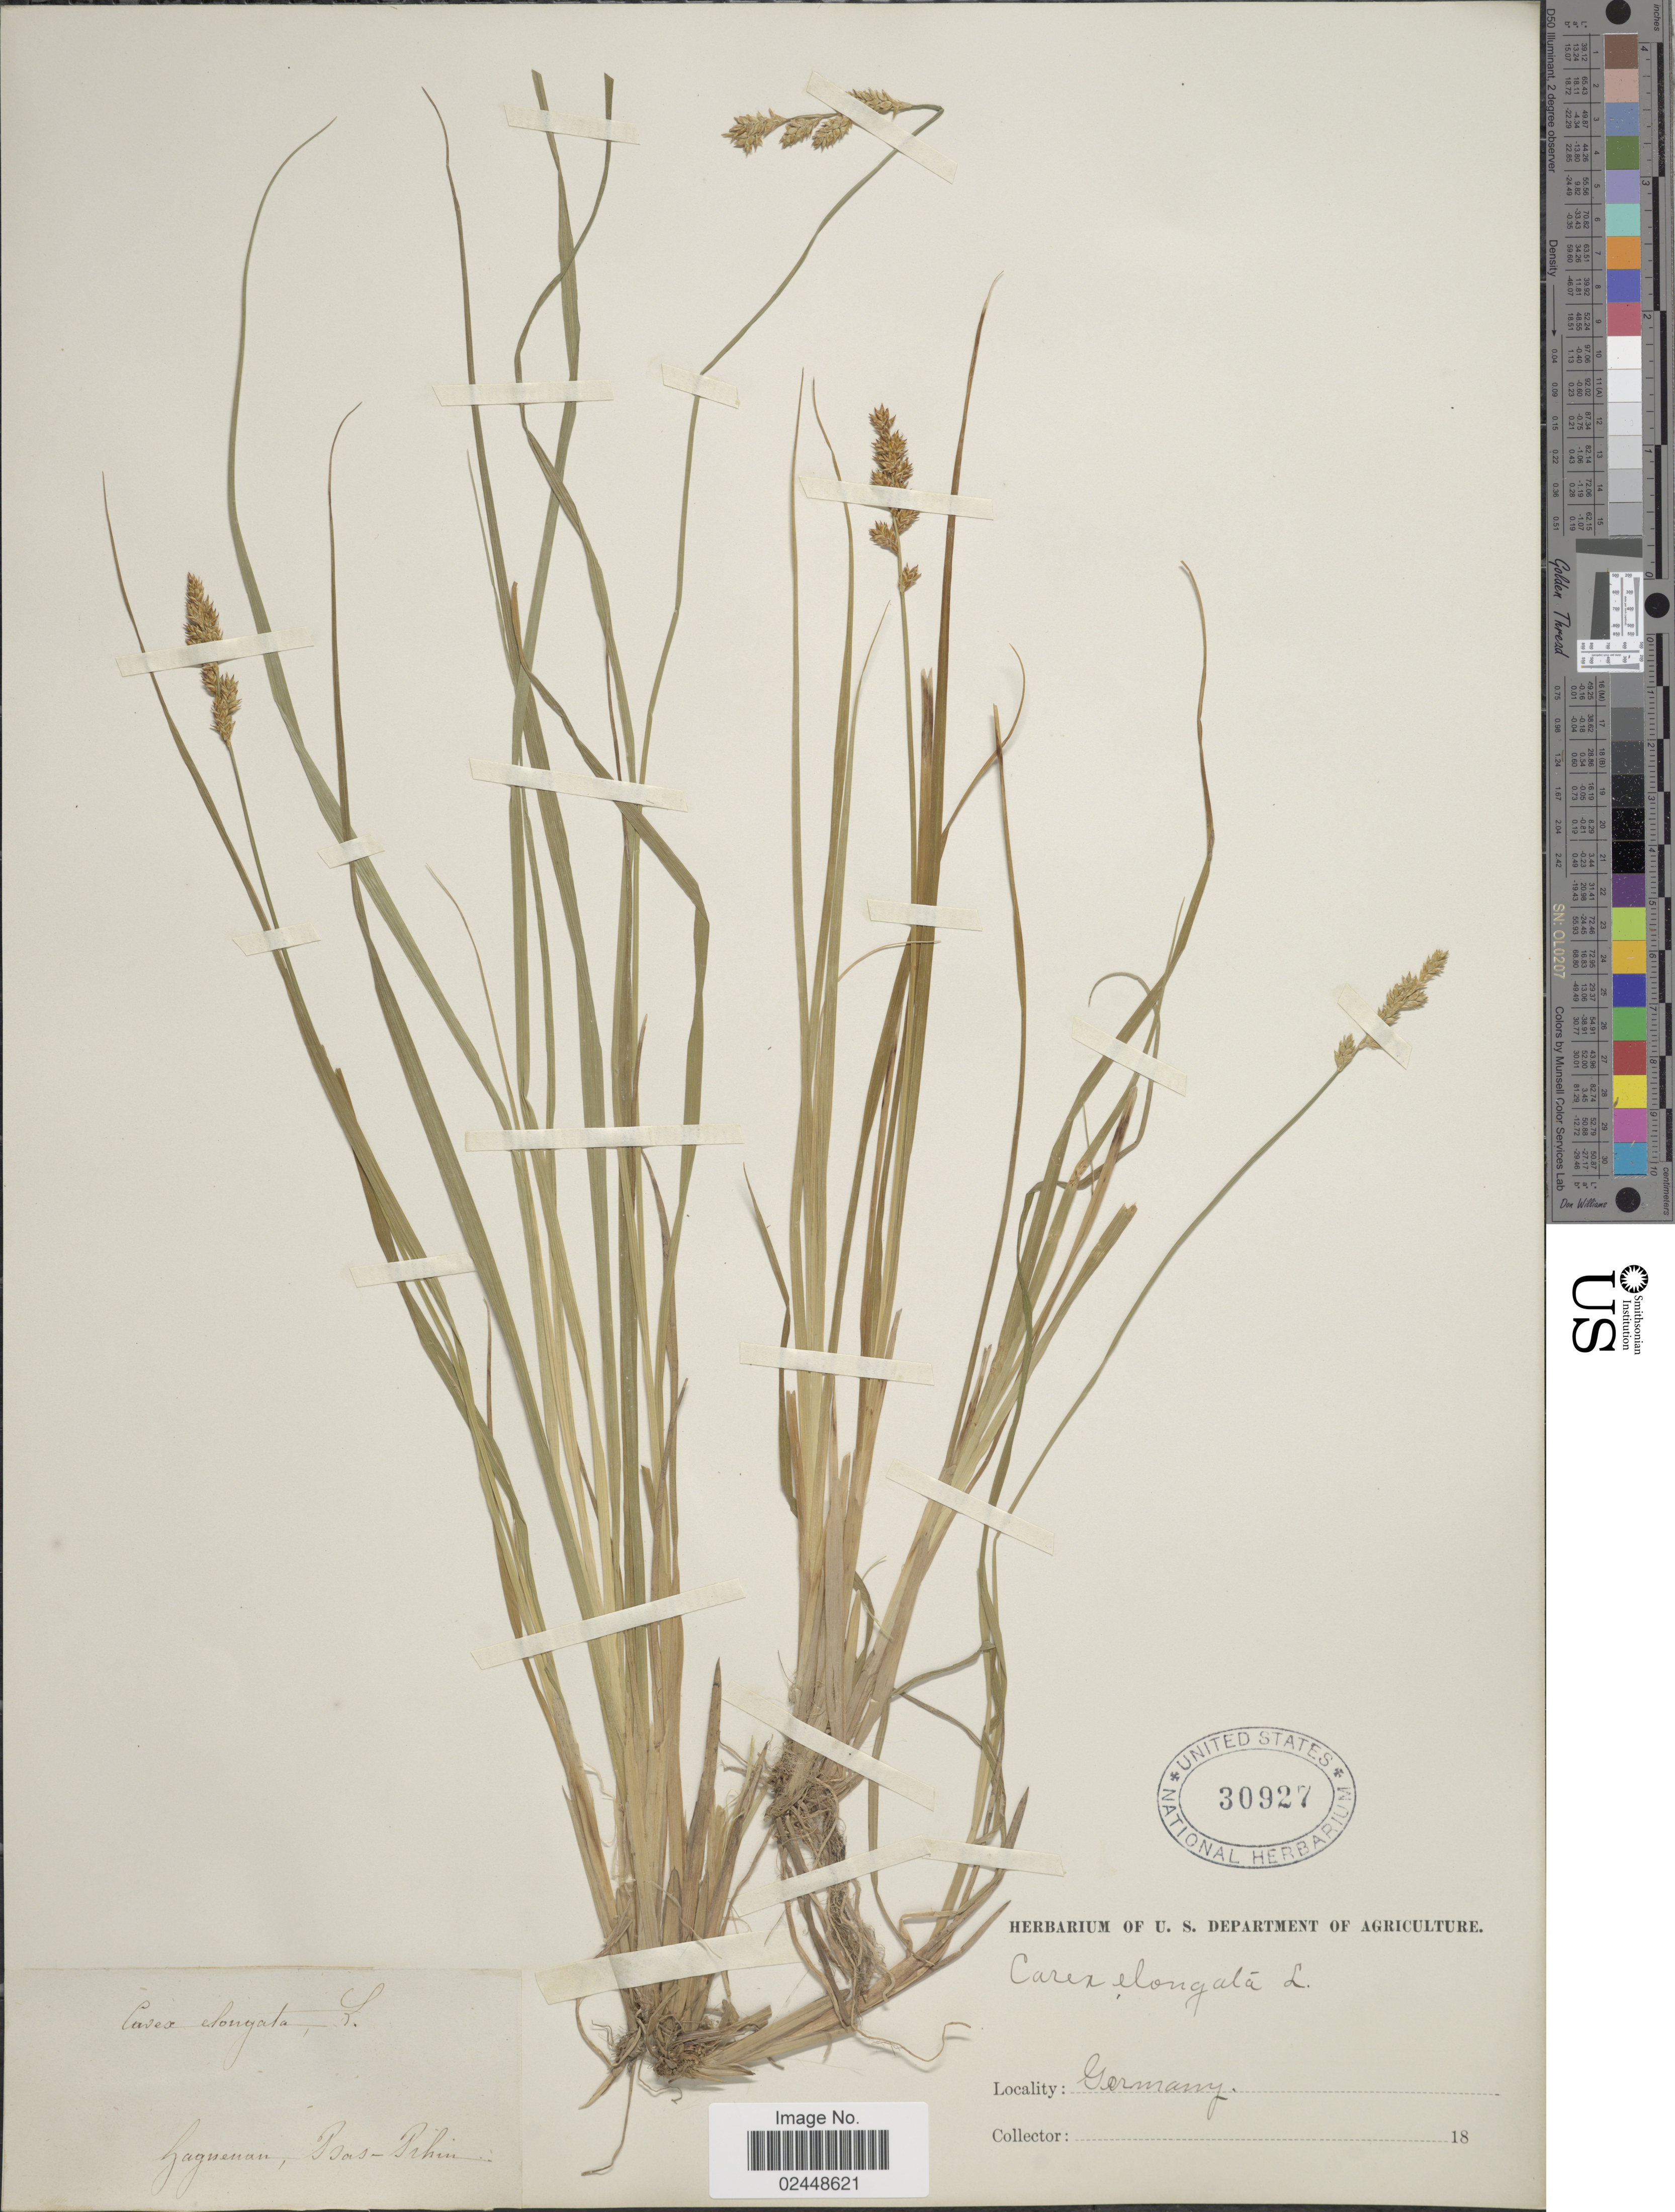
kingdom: Plantae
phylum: Tracheophyta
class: Liliopsida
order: Poales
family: Cyperaceae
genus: Carex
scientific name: Carex elongata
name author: L.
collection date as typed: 18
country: Germany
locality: Bas-Rhin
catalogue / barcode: US 30927